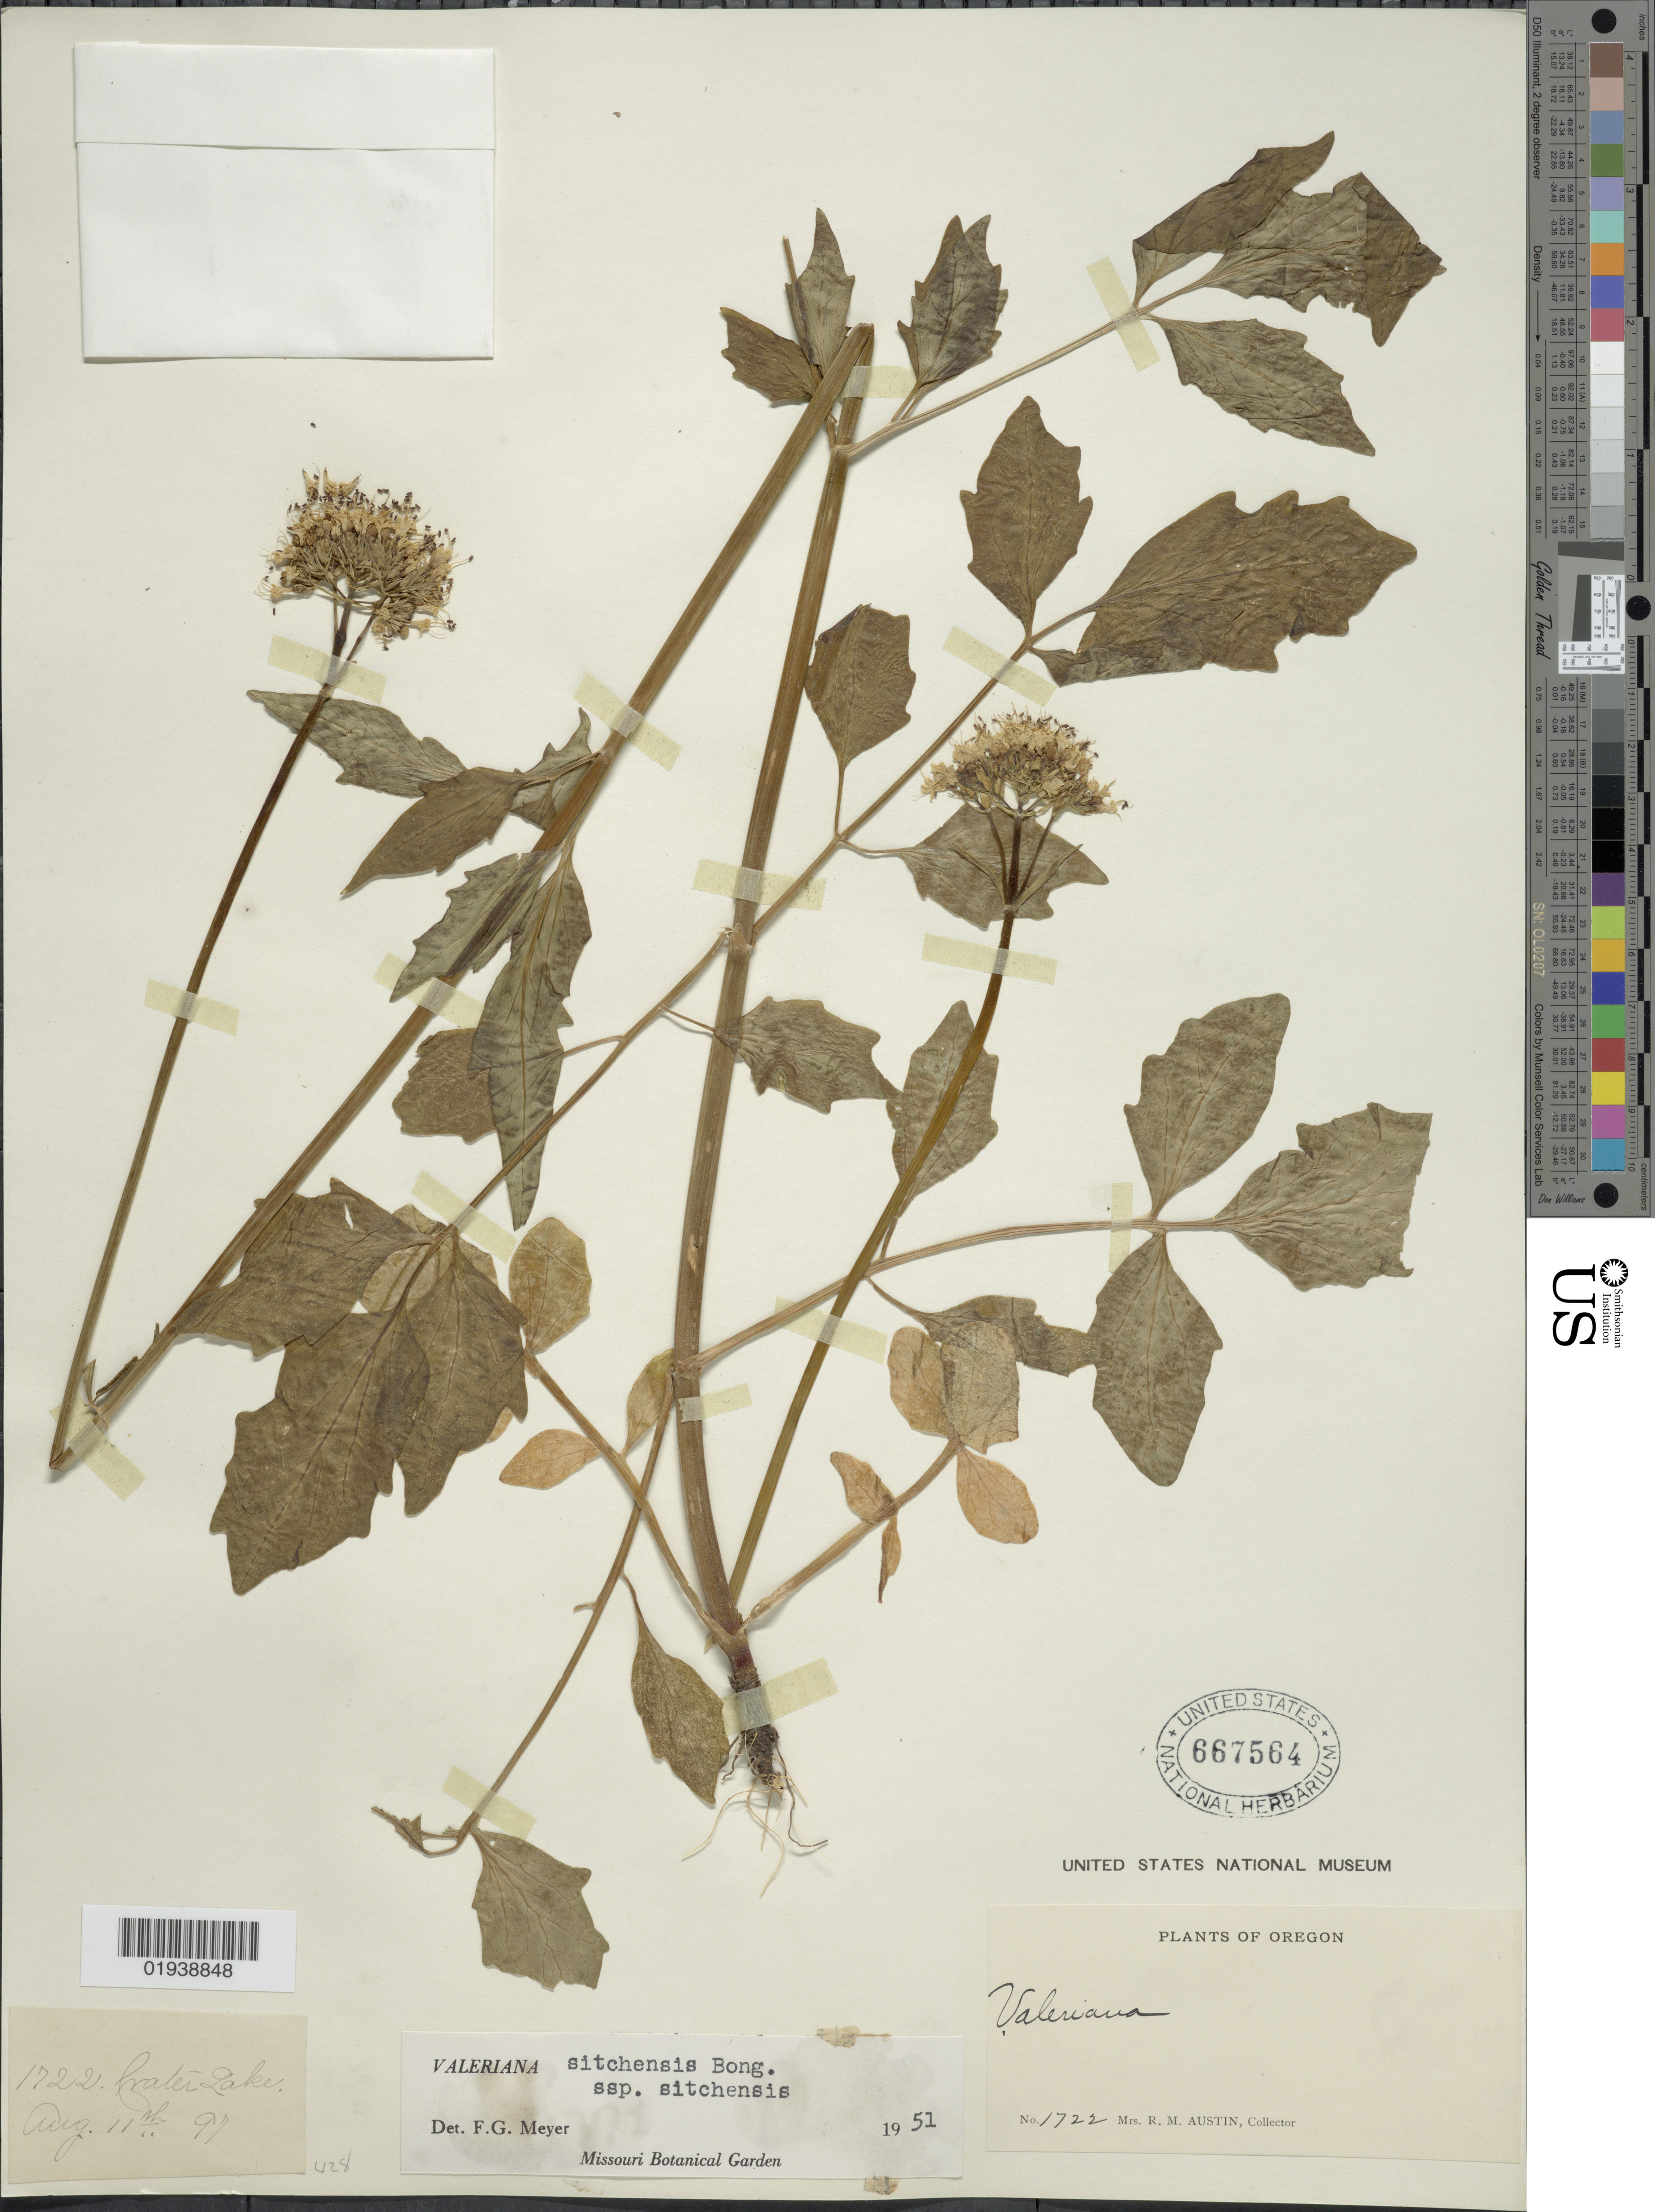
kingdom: Plantae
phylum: Tracheophyta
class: Magnoliopsida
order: Dipsacales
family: Caprifoliaceae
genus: Valeriana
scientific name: Valeriana sitchensis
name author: Bong.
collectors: R. Austin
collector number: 1722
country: United States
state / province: Oregon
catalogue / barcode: US 667564